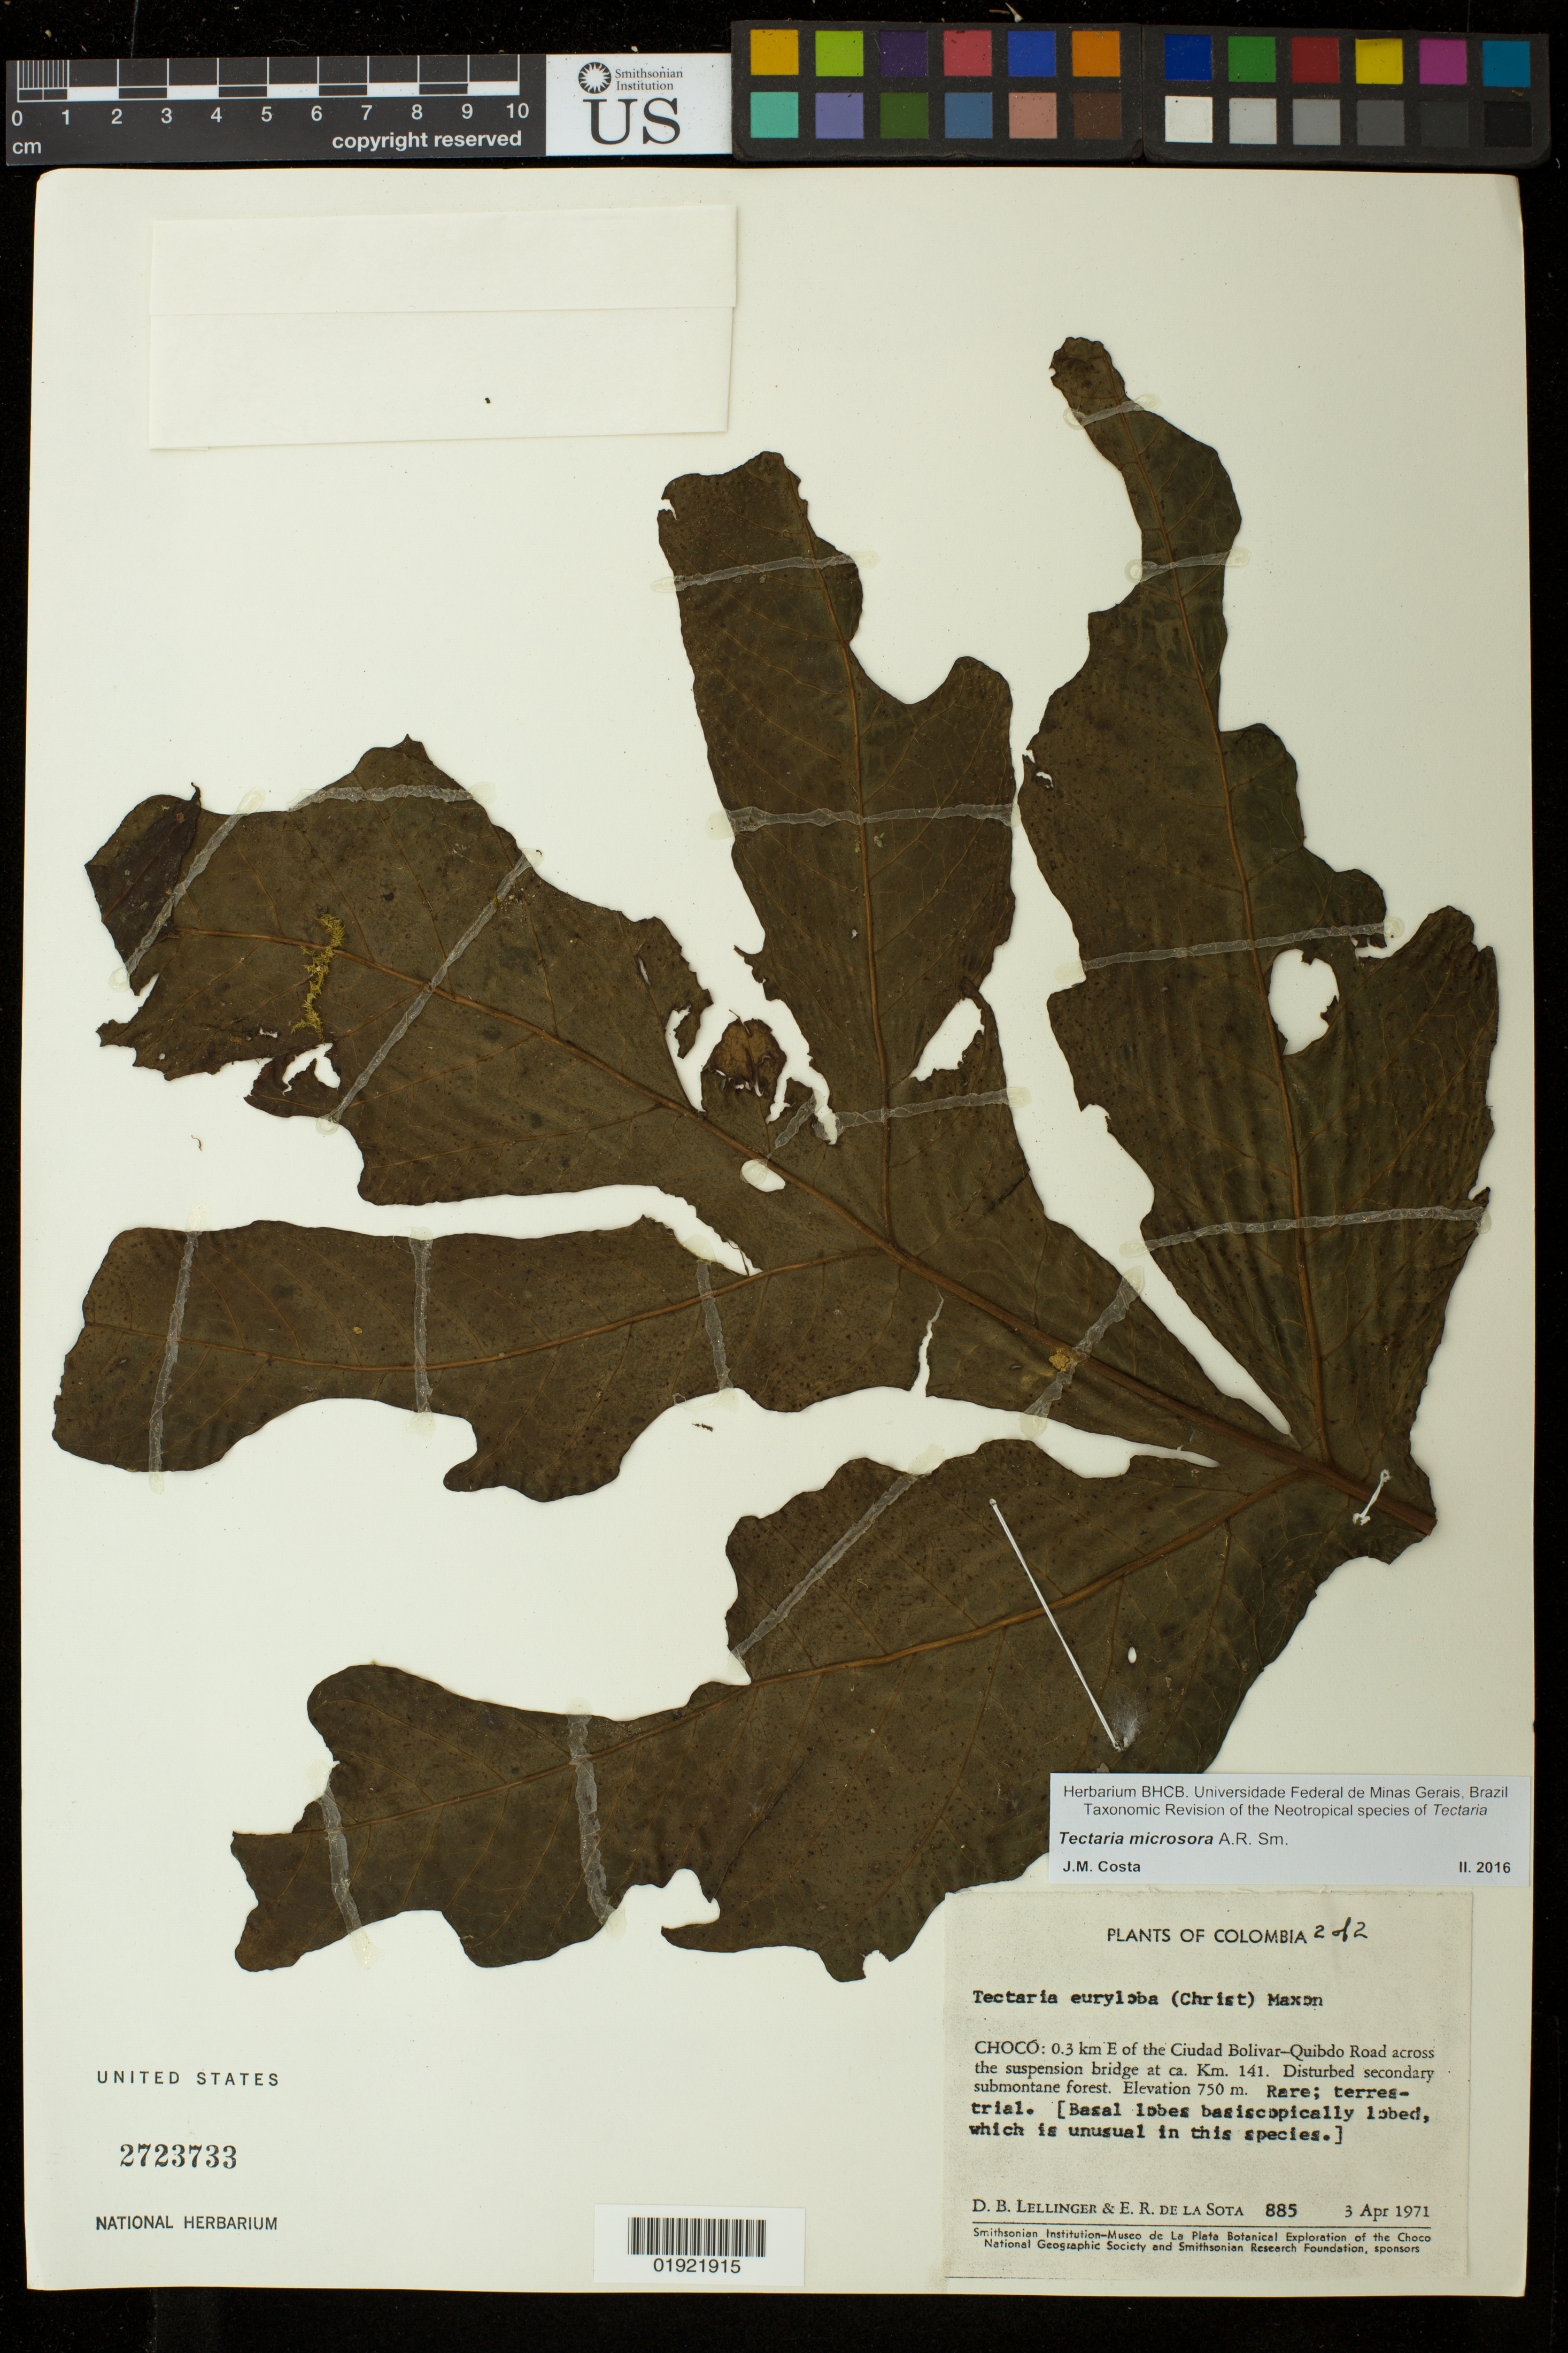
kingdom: Plantae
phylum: Tracheophyta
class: Polypodiopsida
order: Polypodiales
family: Tectariaceae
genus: Tectaria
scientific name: Tectaria martinicensis f. microsora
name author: Domin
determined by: Costa, J. M.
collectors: D. B. Lellinger & E. R. de la Sota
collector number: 885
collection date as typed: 3 Apr 1971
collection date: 1971-04-03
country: Colombia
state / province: Choco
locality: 0.3 km E of the Ciudad Bolivar-Quibdo Road across the suspension bridge at ca. Km. 141.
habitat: disturbed secondary submontane forest.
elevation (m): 750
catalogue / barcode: US 2723733